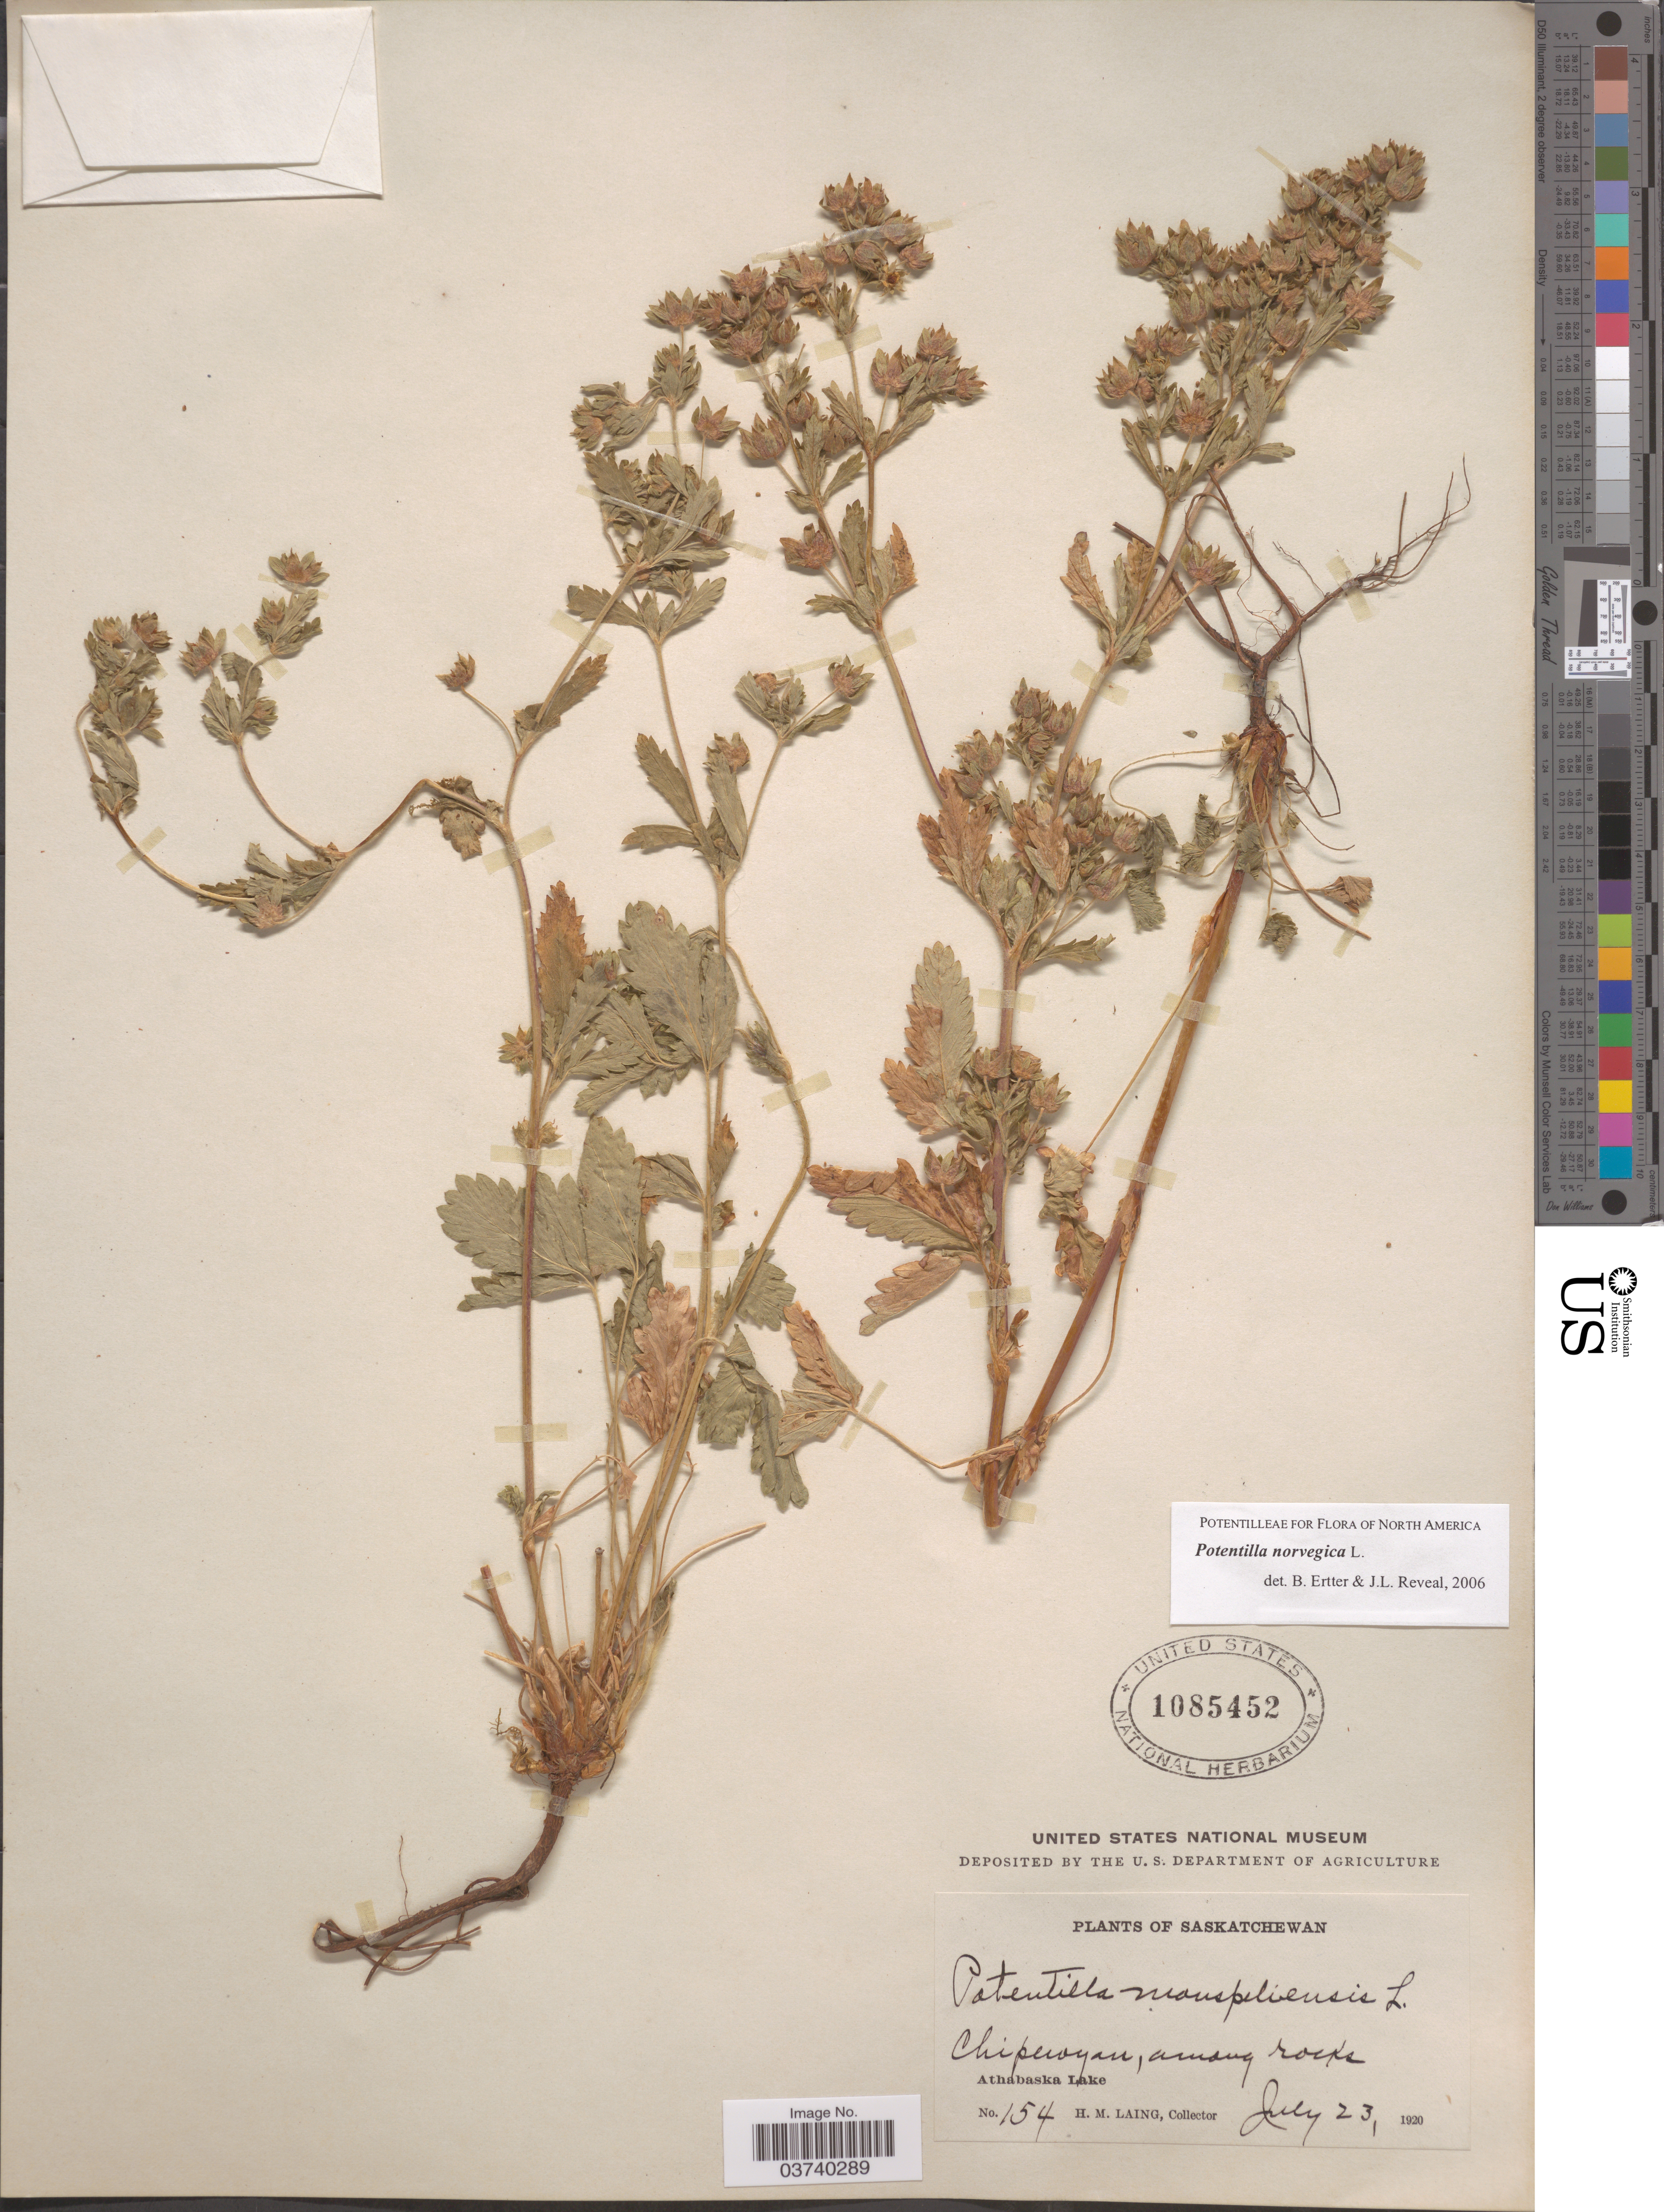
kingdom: Plantae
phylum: Tracheophyta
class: Magnoliopsida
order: Rosales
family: Rosaceae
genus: Potentilla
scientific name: Potentilla norvegica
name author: L.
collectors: H. Laing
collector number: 154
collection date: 1920-07-23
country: Canada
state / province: Saskatchewan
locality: Chipewyan, among rocks. Athabaska Lake.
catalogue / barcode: US 1085452